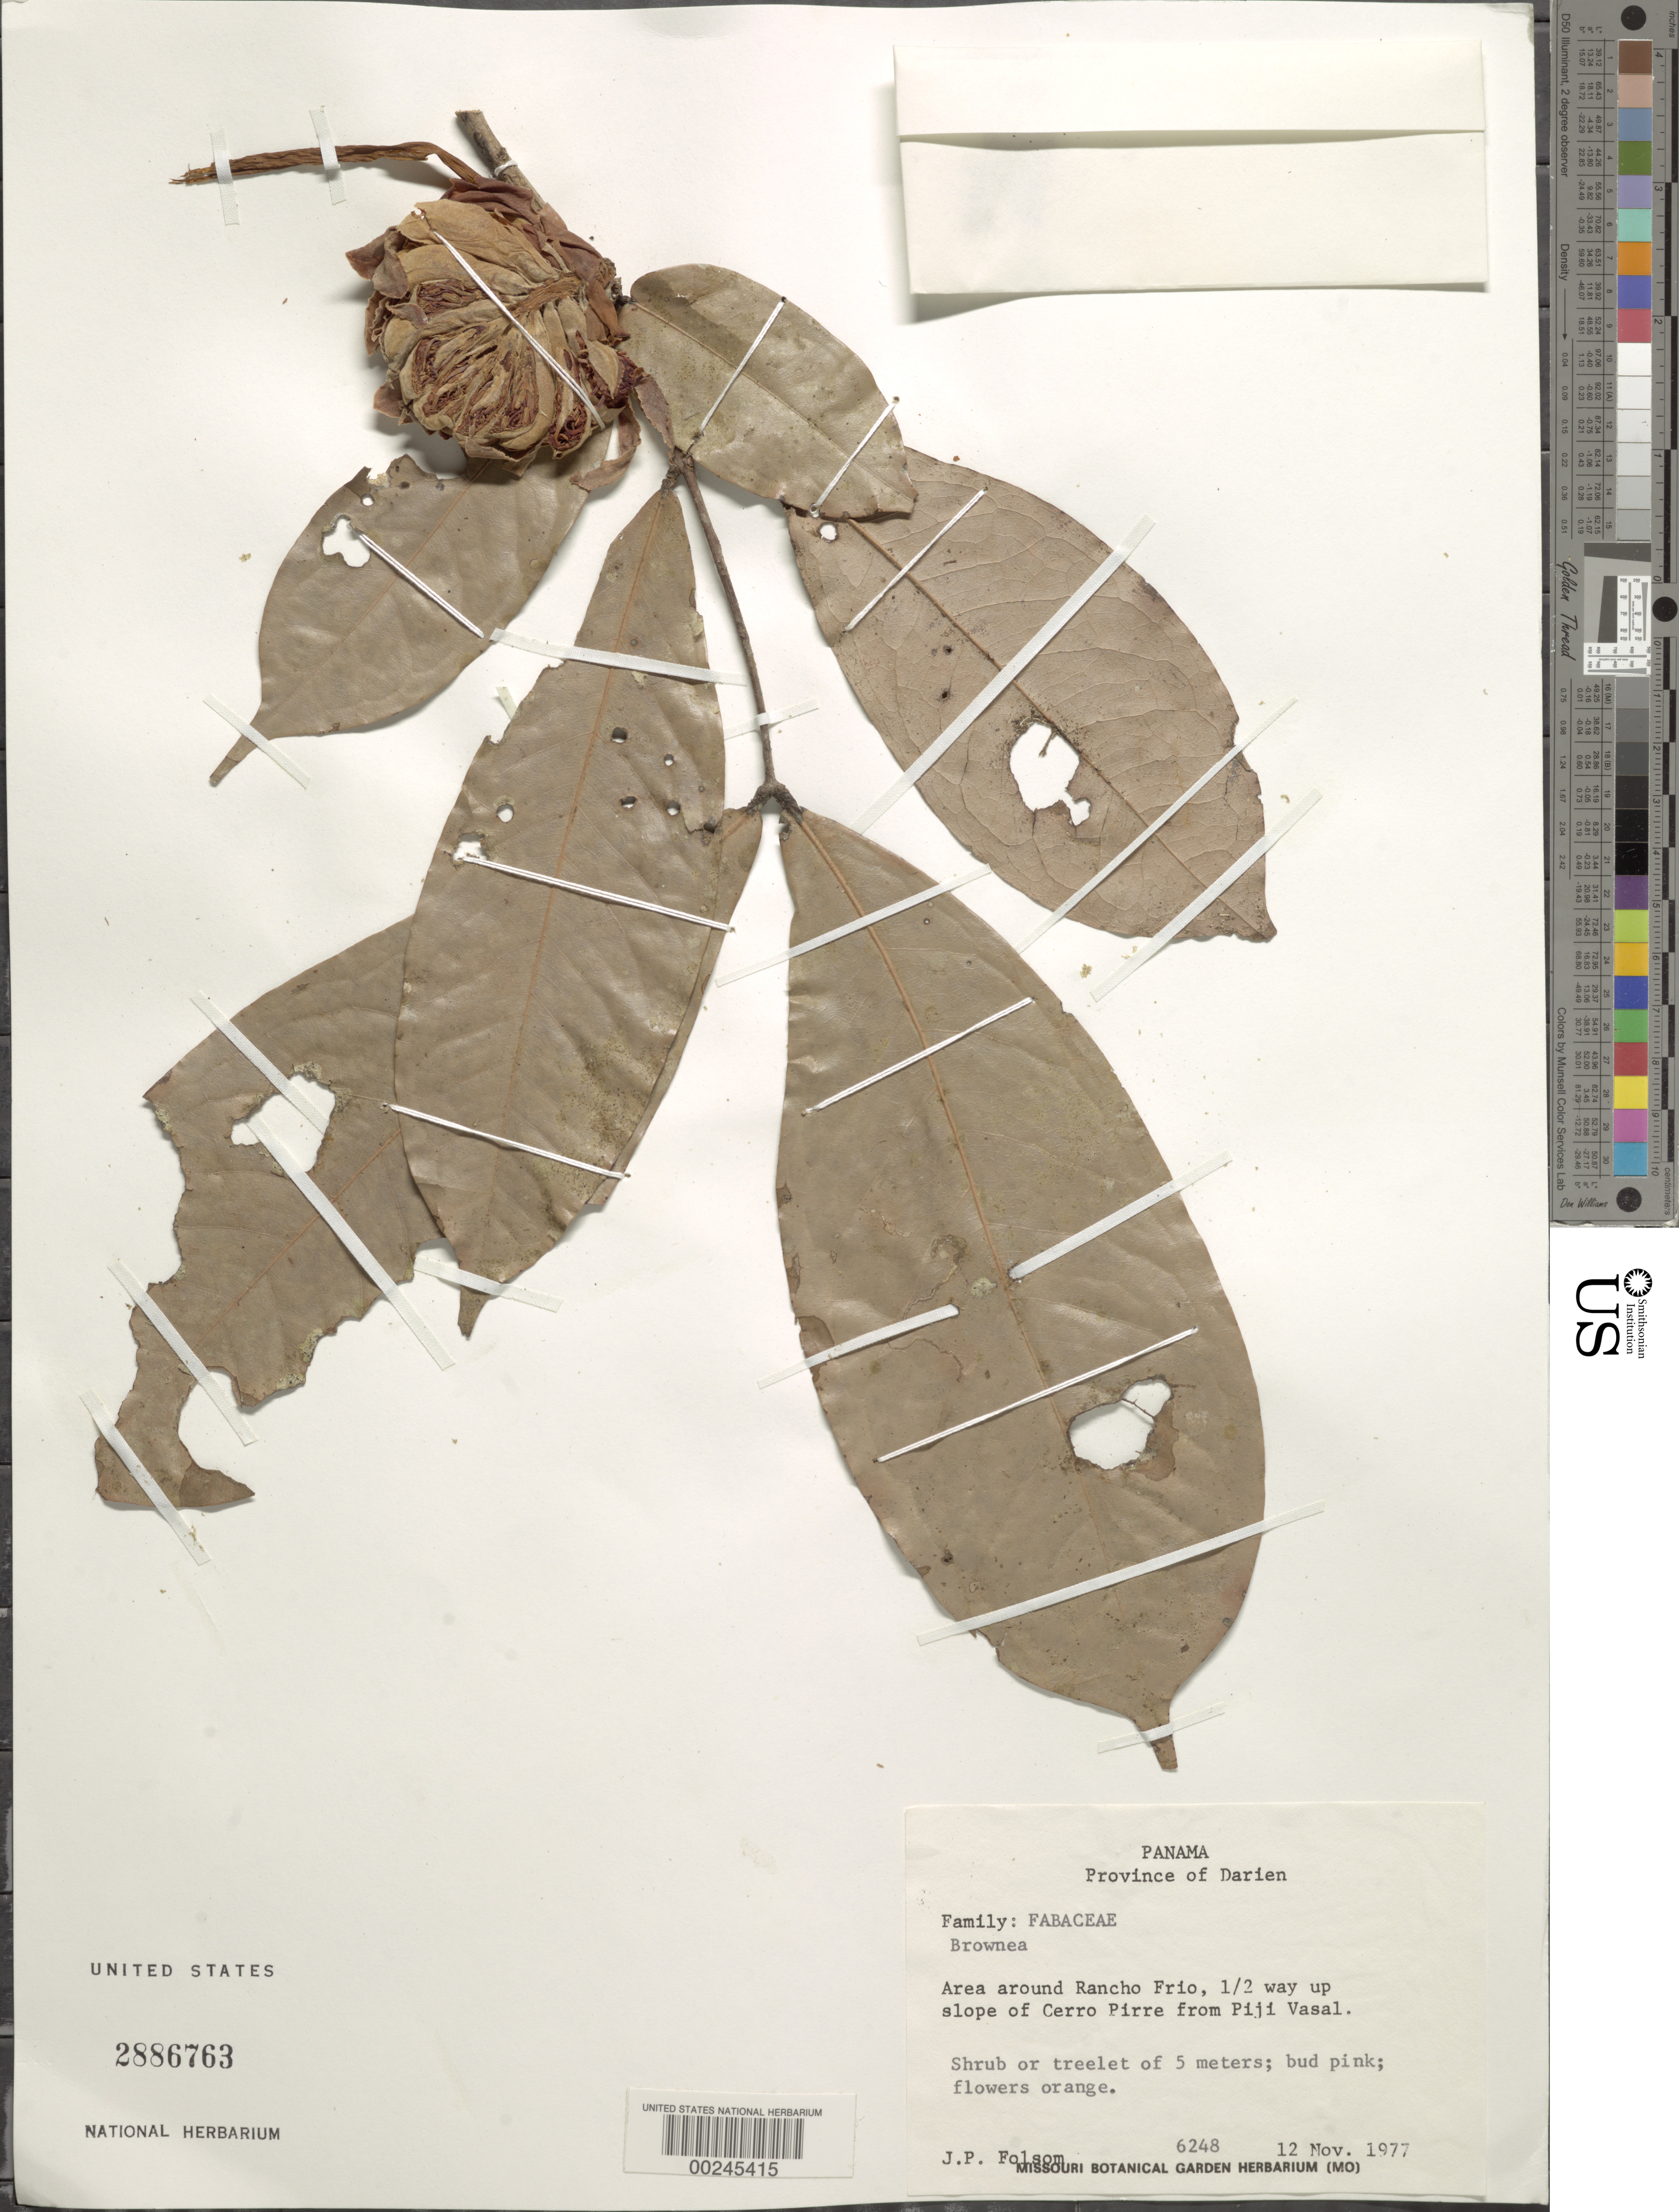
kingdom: Plantae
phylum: Tracheophyta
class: Magnoliopsida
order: Fabales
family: Fabaceae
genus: Brownea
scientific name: Brownea sp.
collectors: J. P. Folsom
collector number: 6248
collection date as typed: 12 Nov 1977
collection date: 1977-11-12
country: Panama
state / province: Darién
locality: Area around Rancho Frio, 1/2 way up slope of Cerro Pirre from Piji Vasal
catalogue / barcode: US 2886763